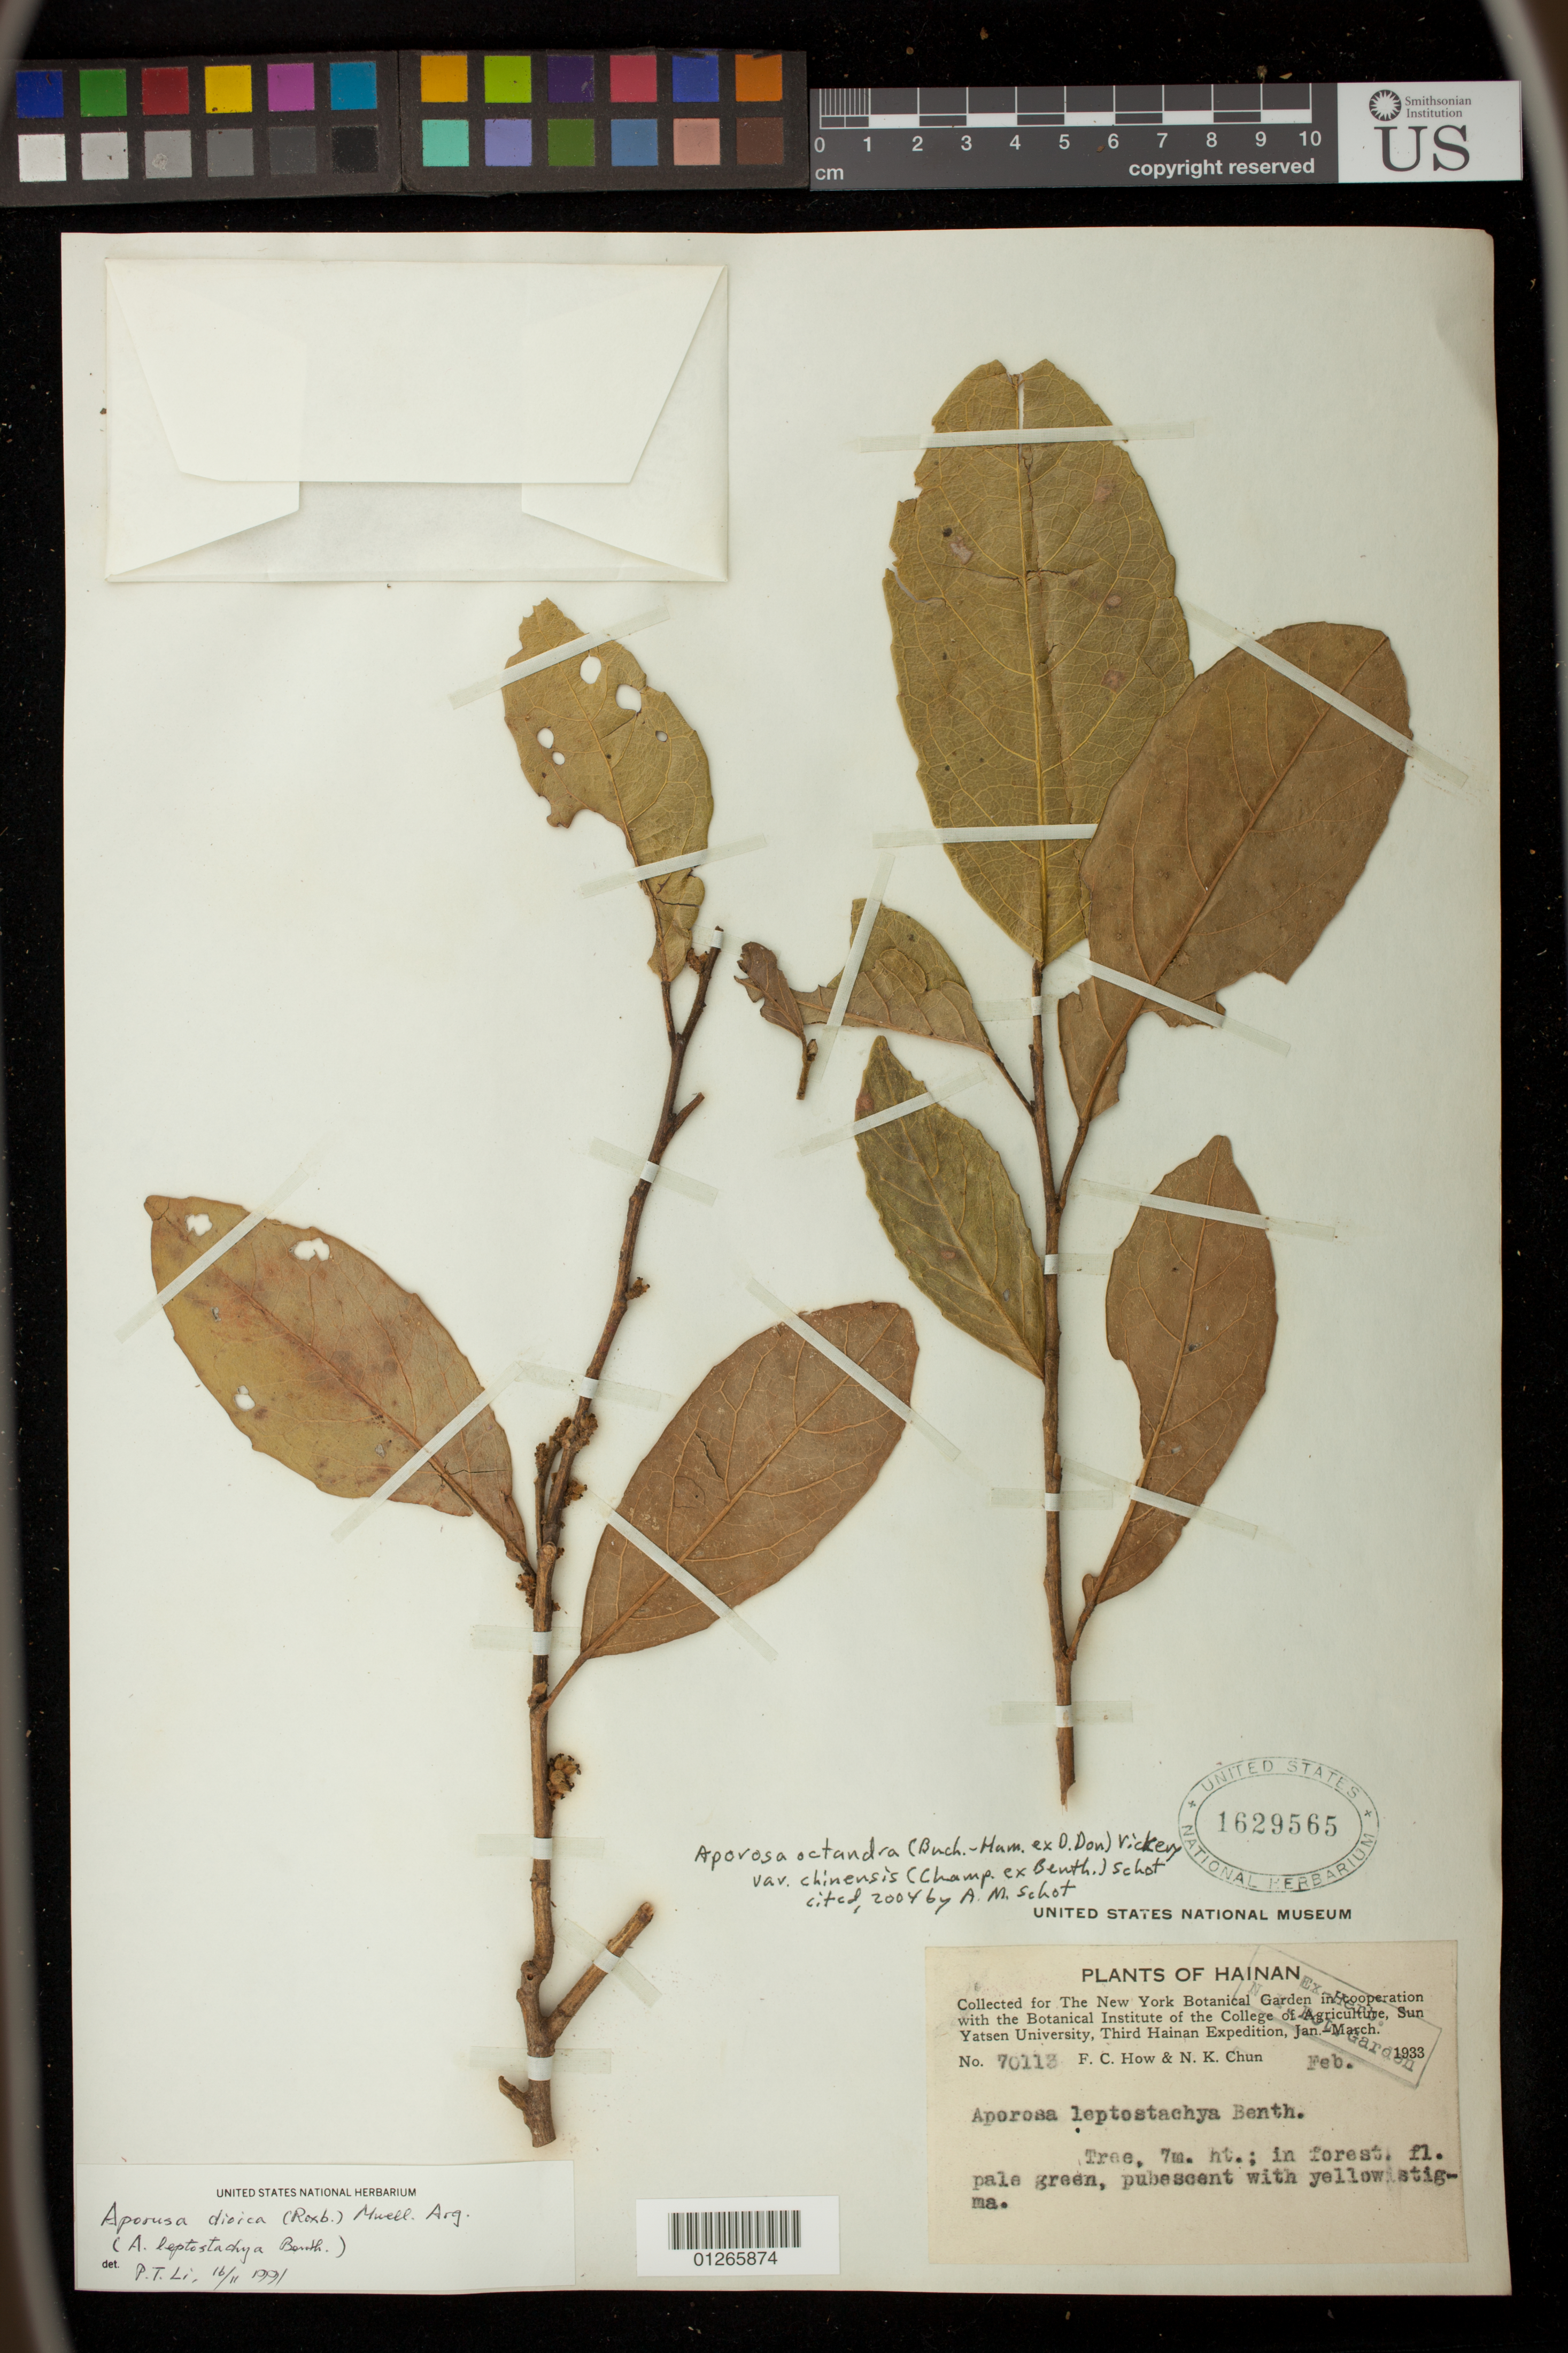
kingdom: Plantae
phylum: Tracheophyta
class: Magnoliopsida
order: Malpighiales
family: Phyllanthaceae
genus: Aporosa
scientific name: Aporosa octandra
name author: (Buch.-Ham. & D. Don) Vickery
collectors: F. C. How & N. K. Chun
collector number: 70113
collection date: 1933-02-01/1933-02-28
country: China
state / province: Hainan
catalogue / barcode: US 1629565